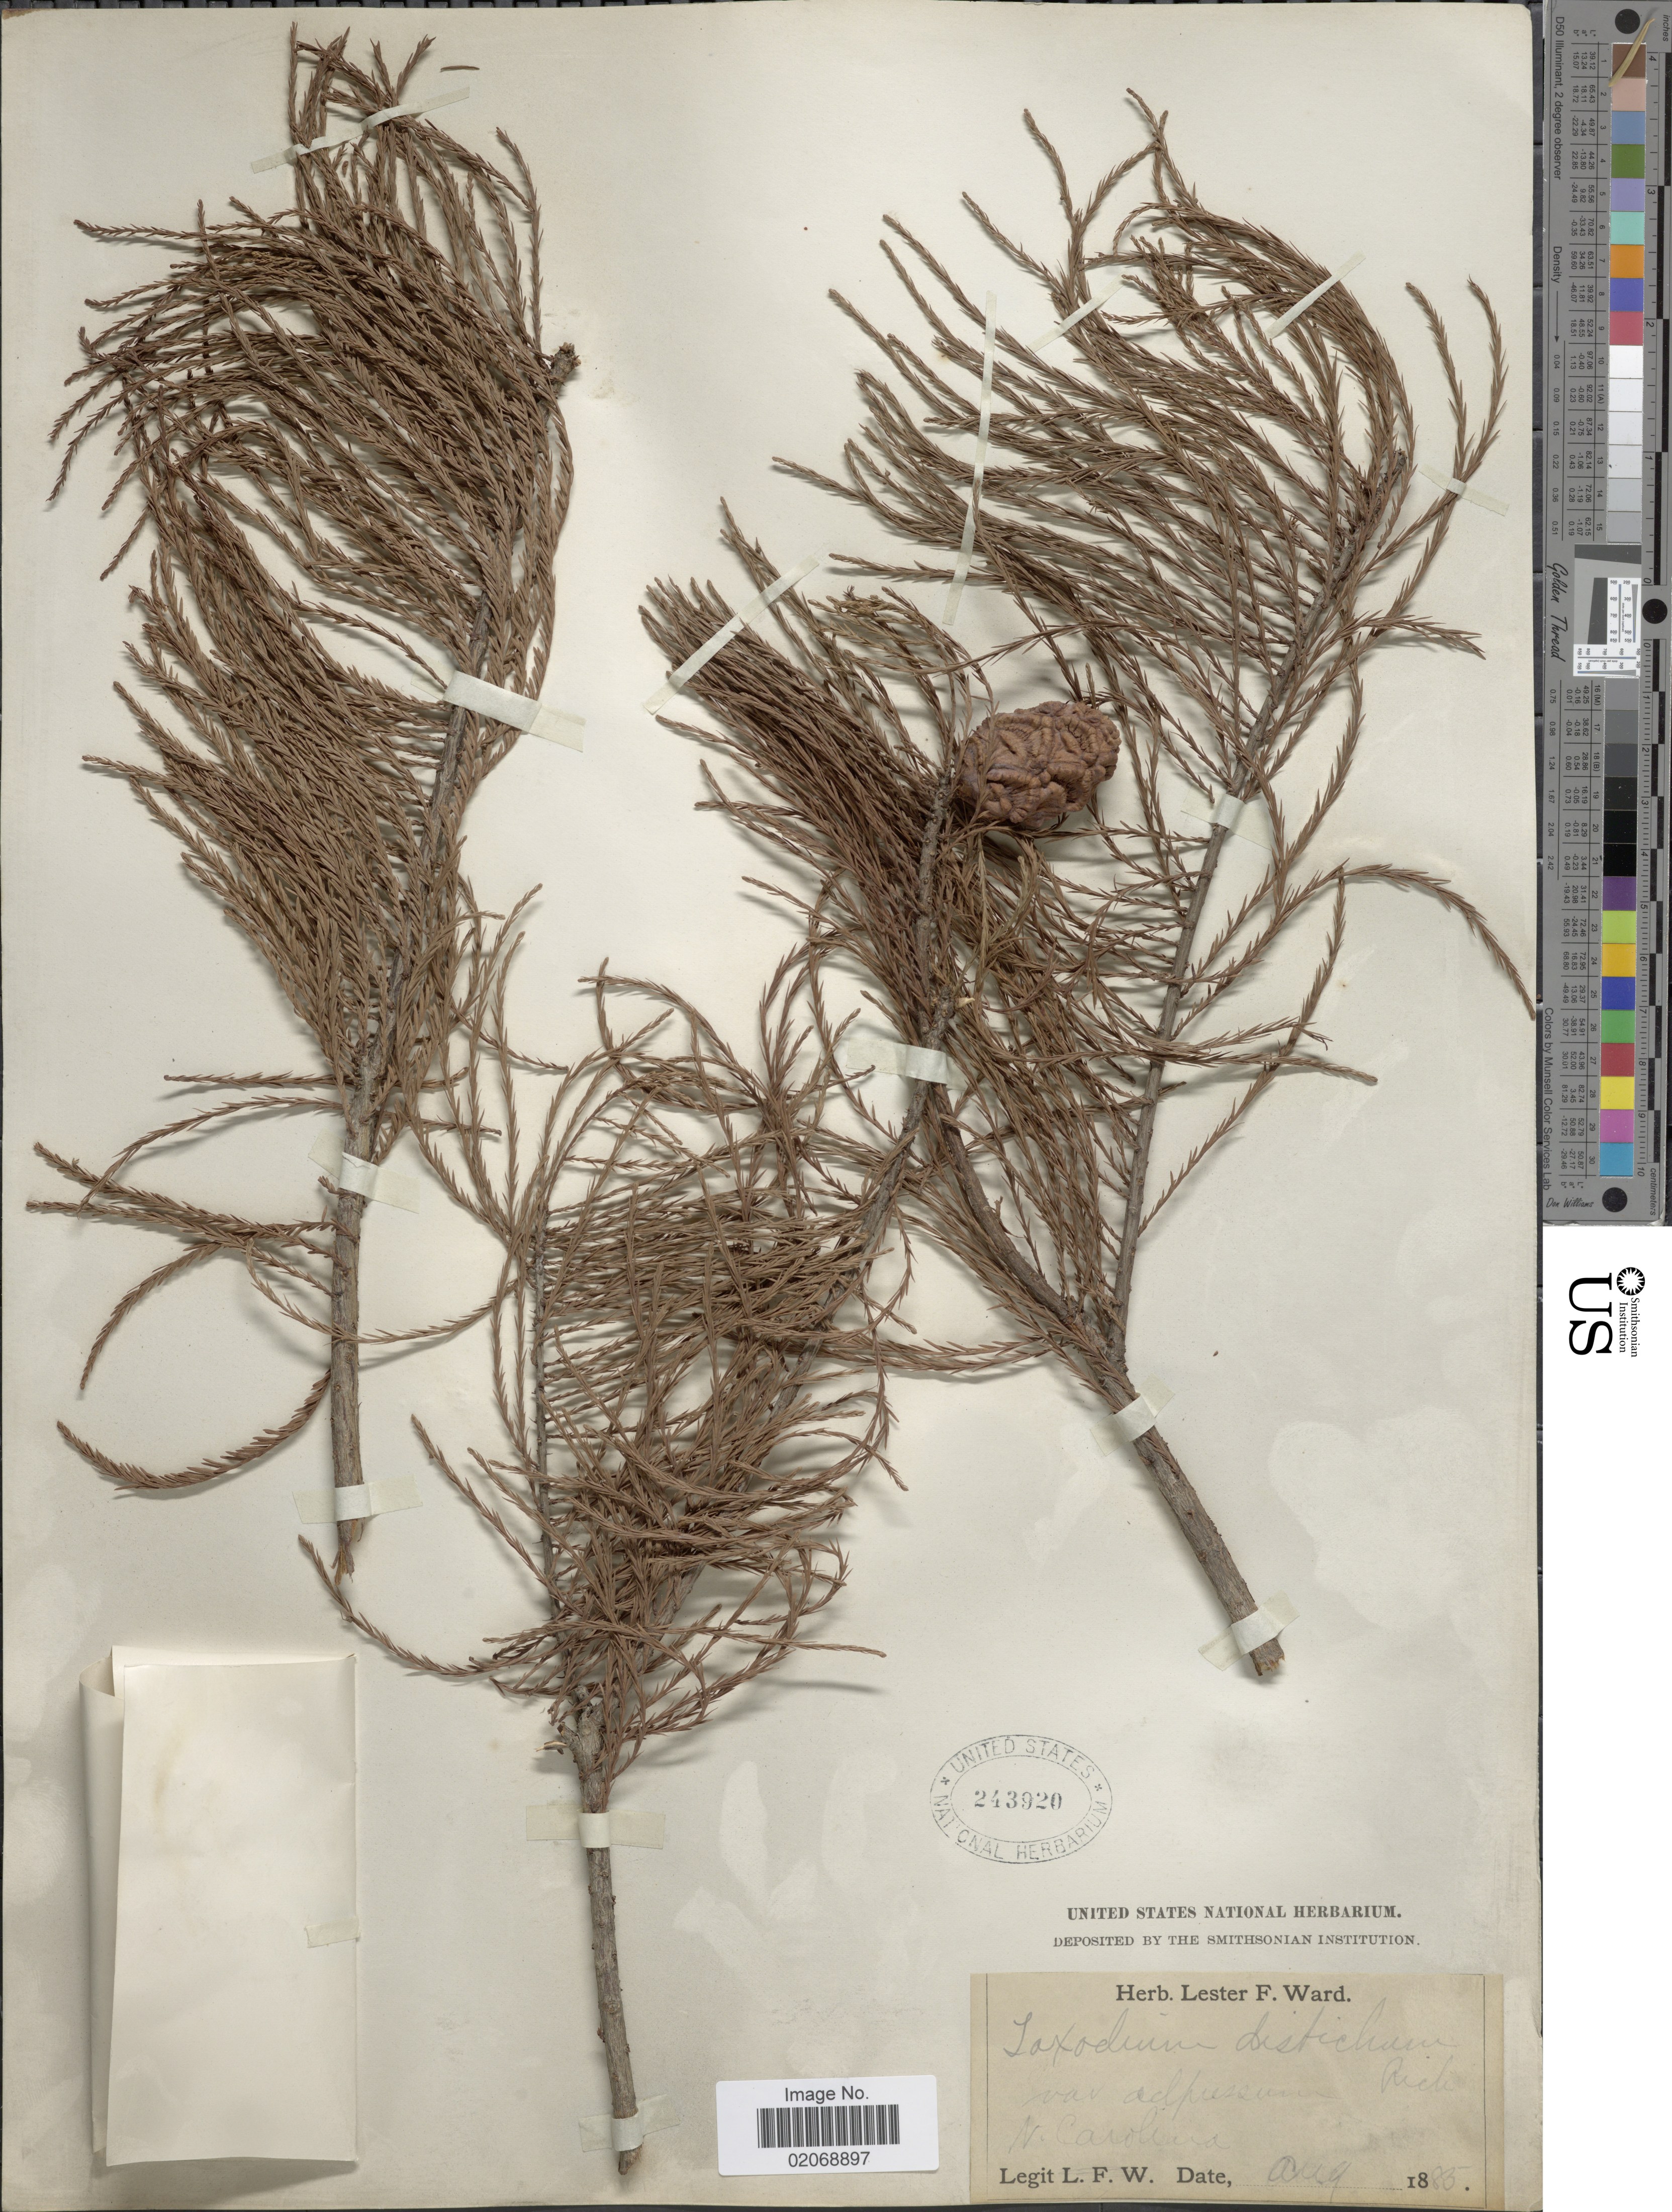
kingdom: Plantae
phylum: Tracheophyta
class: Pinopsida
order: Pinales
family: Cupressaceae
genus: Taxodium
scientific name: Taxodium ascendens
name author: Brongn.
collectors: L. F. Ward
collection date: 1885-08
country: United States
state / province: North Carolina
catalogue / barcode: US 243920